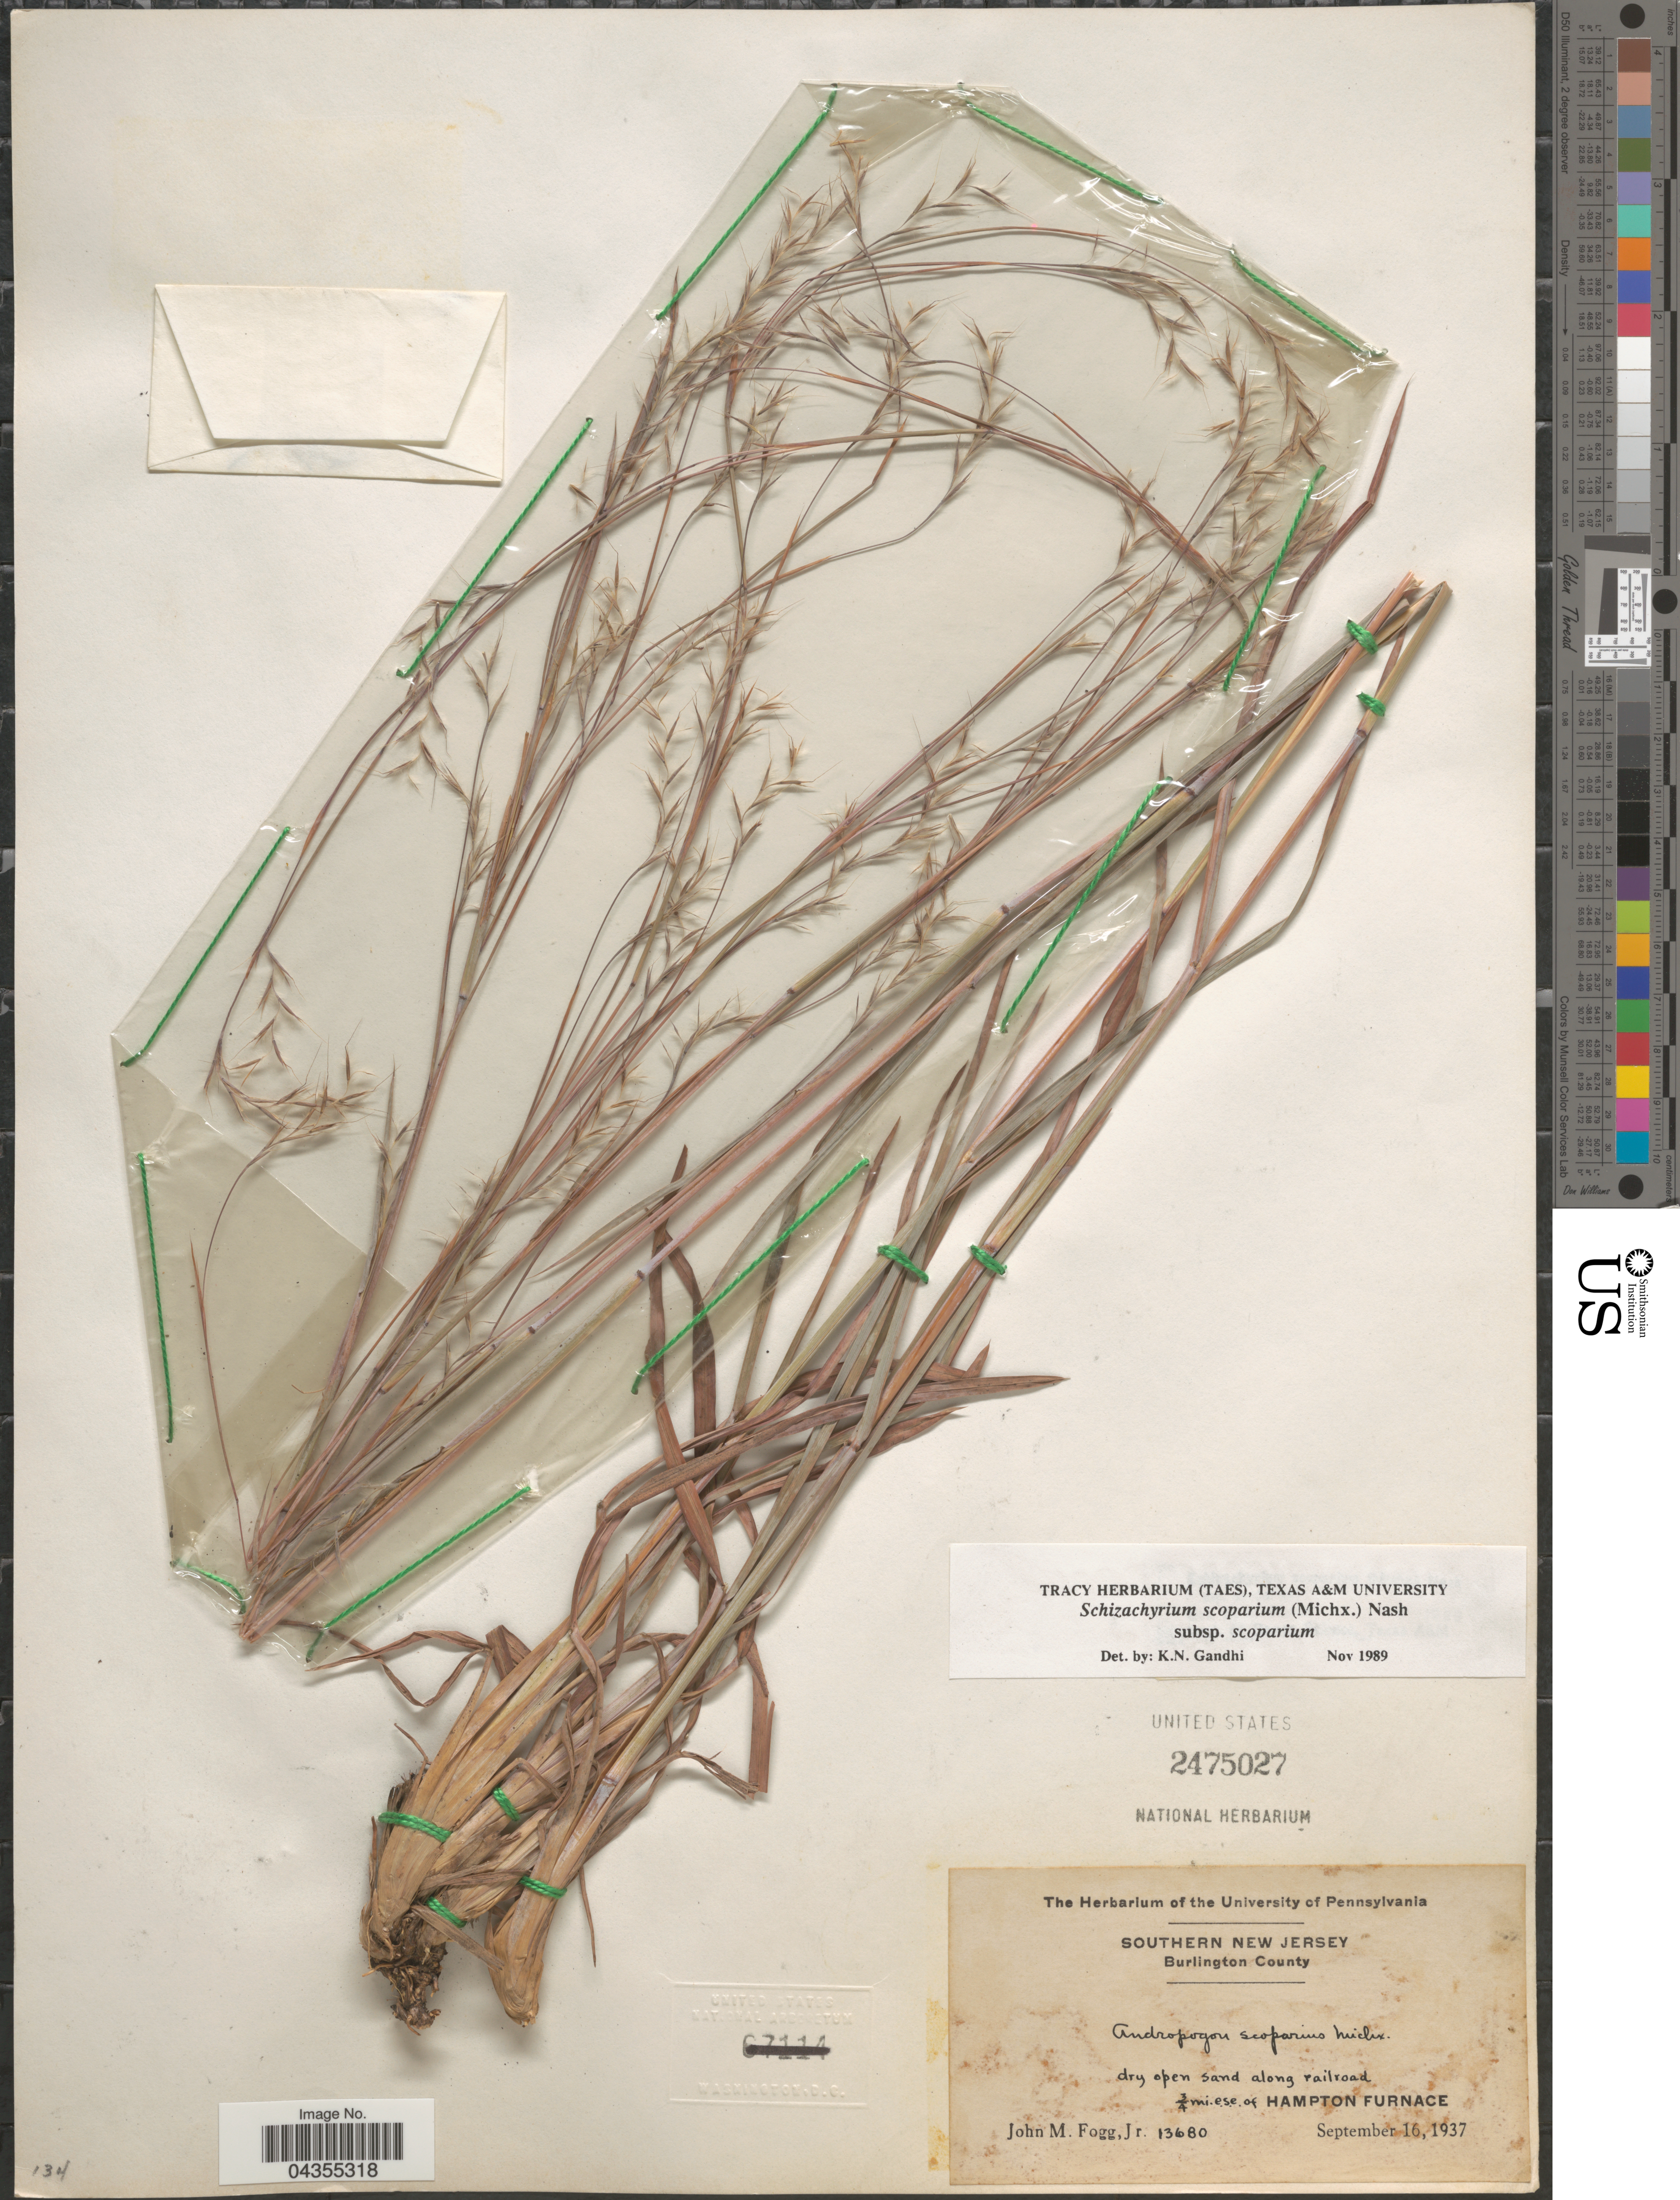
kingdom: Plantae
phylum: Tracheophyta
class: Liliopsida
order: Poales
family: Poaceae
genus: Schizachyrium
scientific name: Schizachyrium scoparium var. scoparium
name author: (Michx.) Nash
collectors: J. Fogg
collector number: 13680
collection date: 1937-09-16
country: United States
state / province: New Jersey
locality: Southern New Jersey. Burlington County. Dry open sand along railroad ¾ mi. e.s.e. of Hampton Furnace.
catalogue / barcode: US 2475027